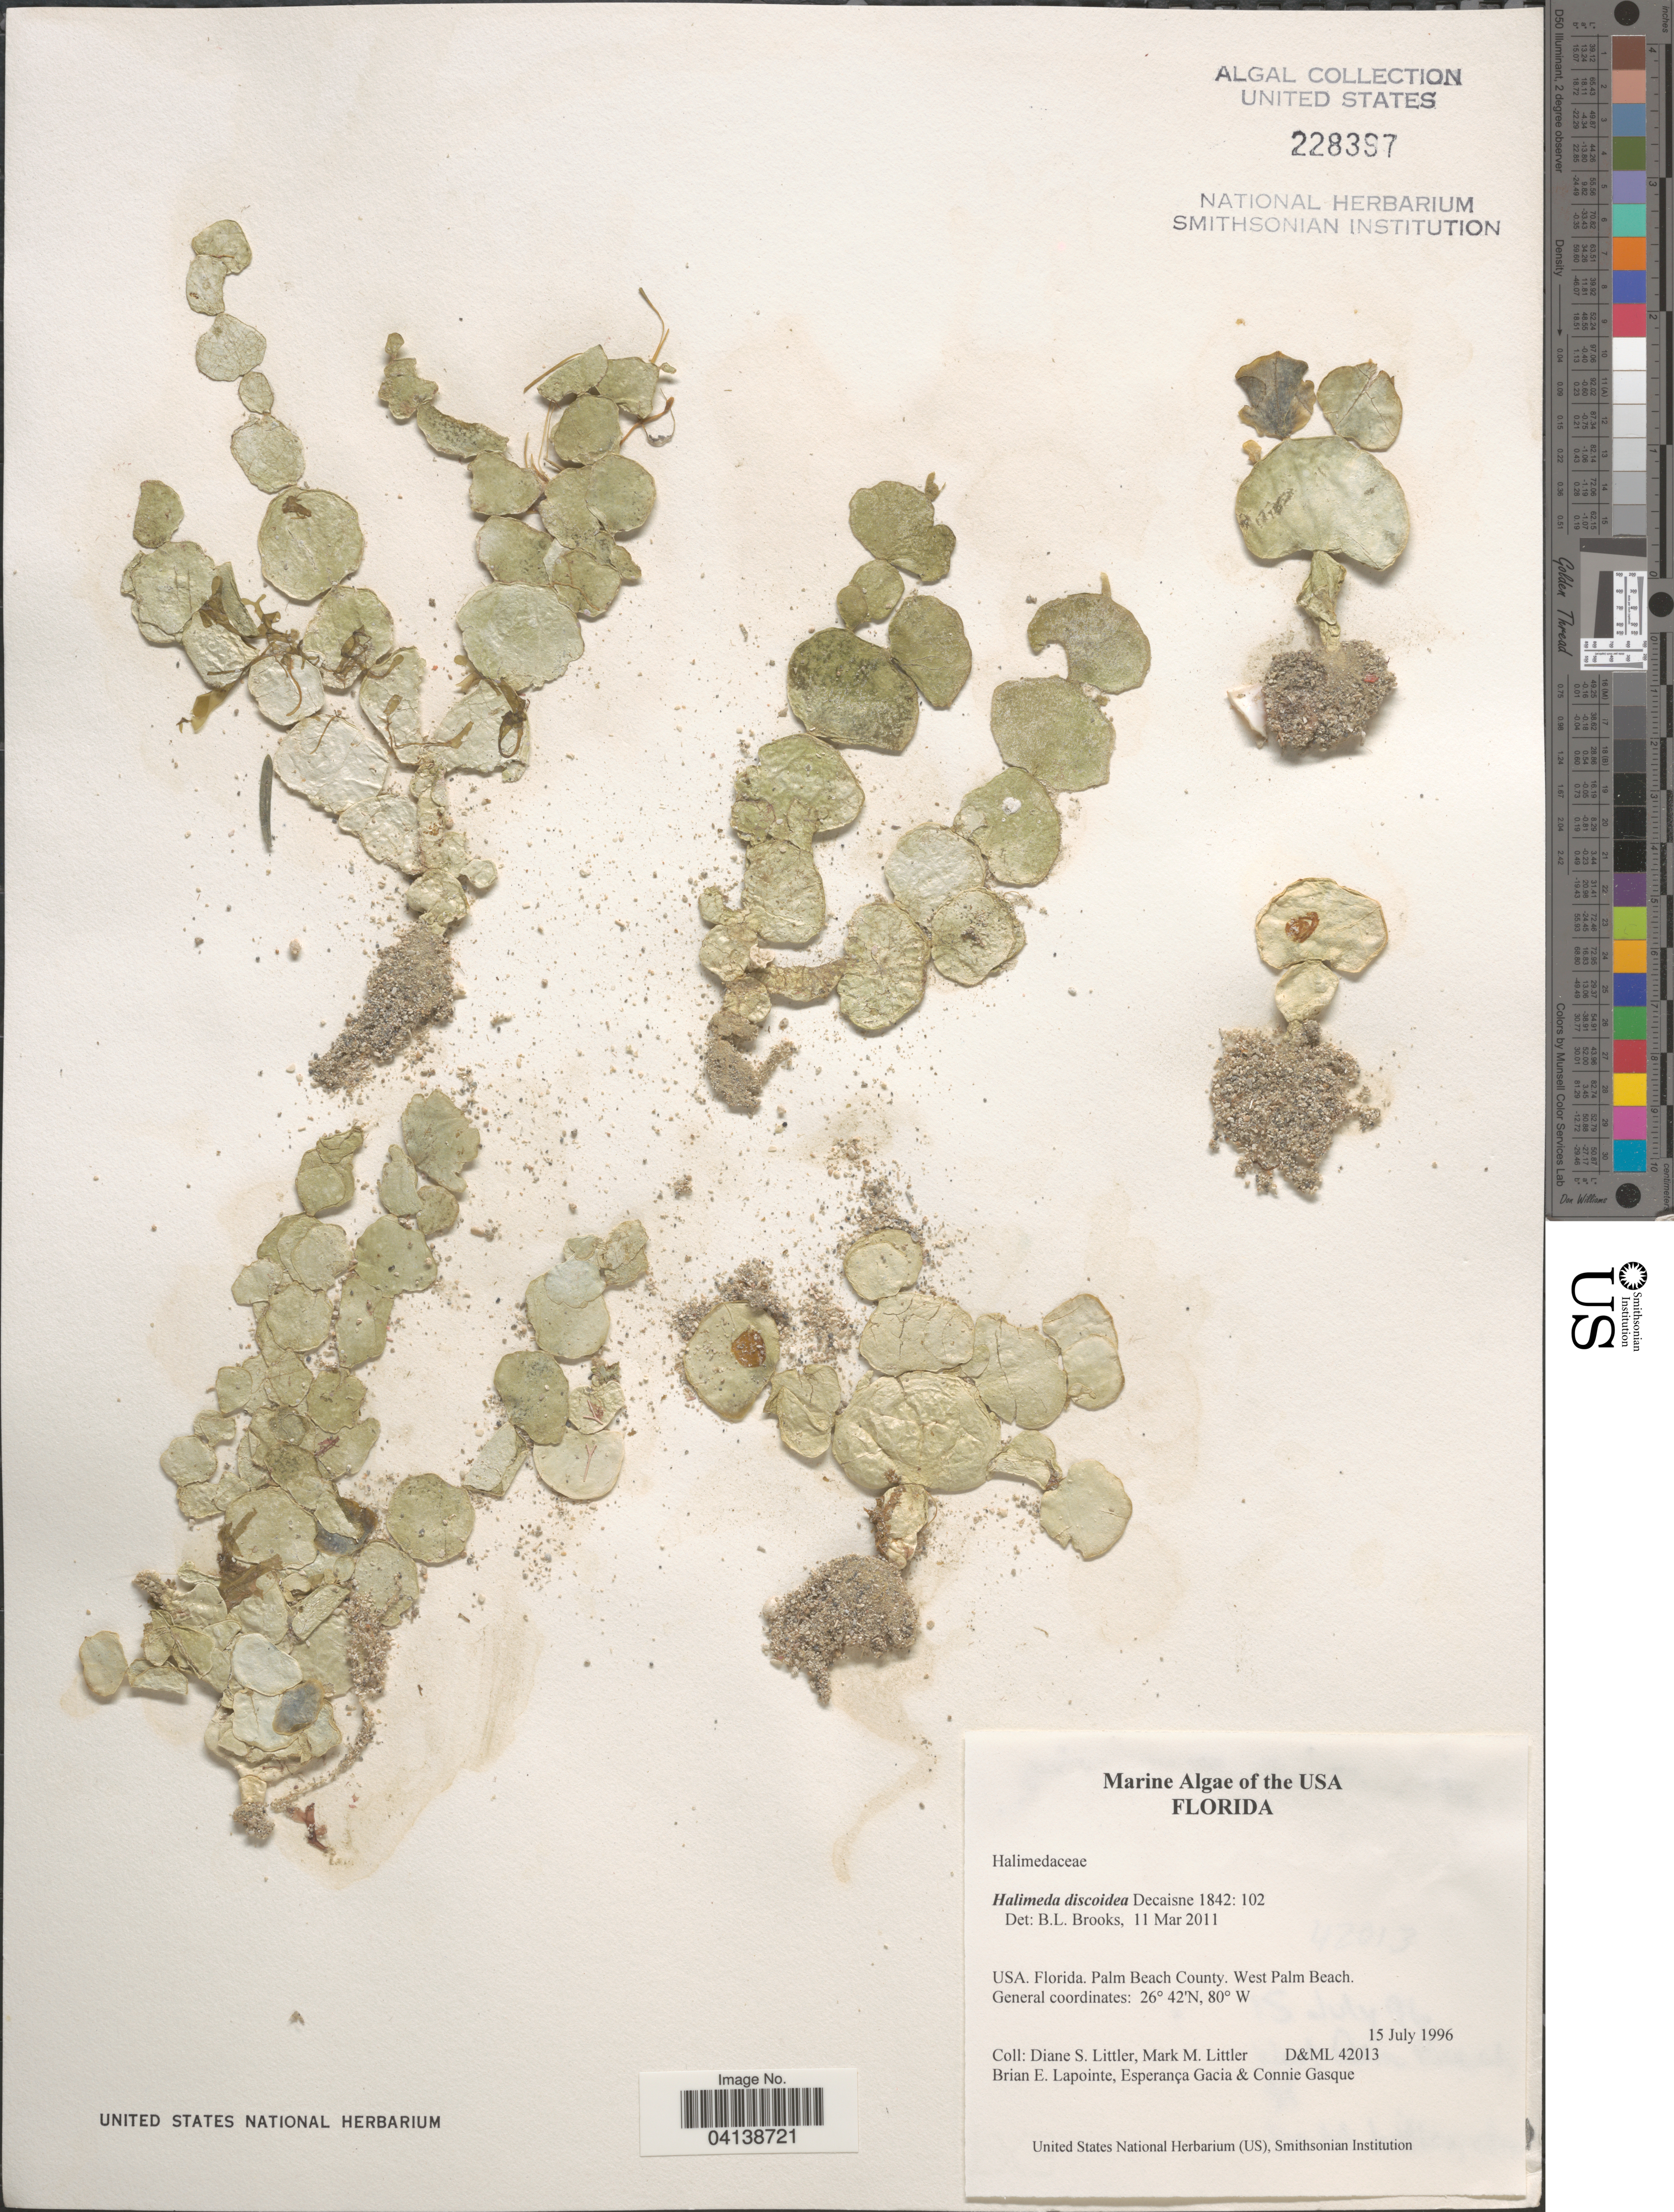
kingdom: Plantae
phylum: Chlorophyta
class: Ulvophyceae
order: Bryopsidales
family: Halimedaceae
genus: Halimeda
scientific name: Halimeda discoidea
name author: Decne.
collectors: D. S. Littler, M. M. Littler, B. Lapointe, E. Gacia & C. Gasque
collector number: D&ML42013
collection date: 1996-07-15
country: United States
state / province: Florida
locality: Palm Beach County. West Palm Beach.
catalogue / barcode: US 228397